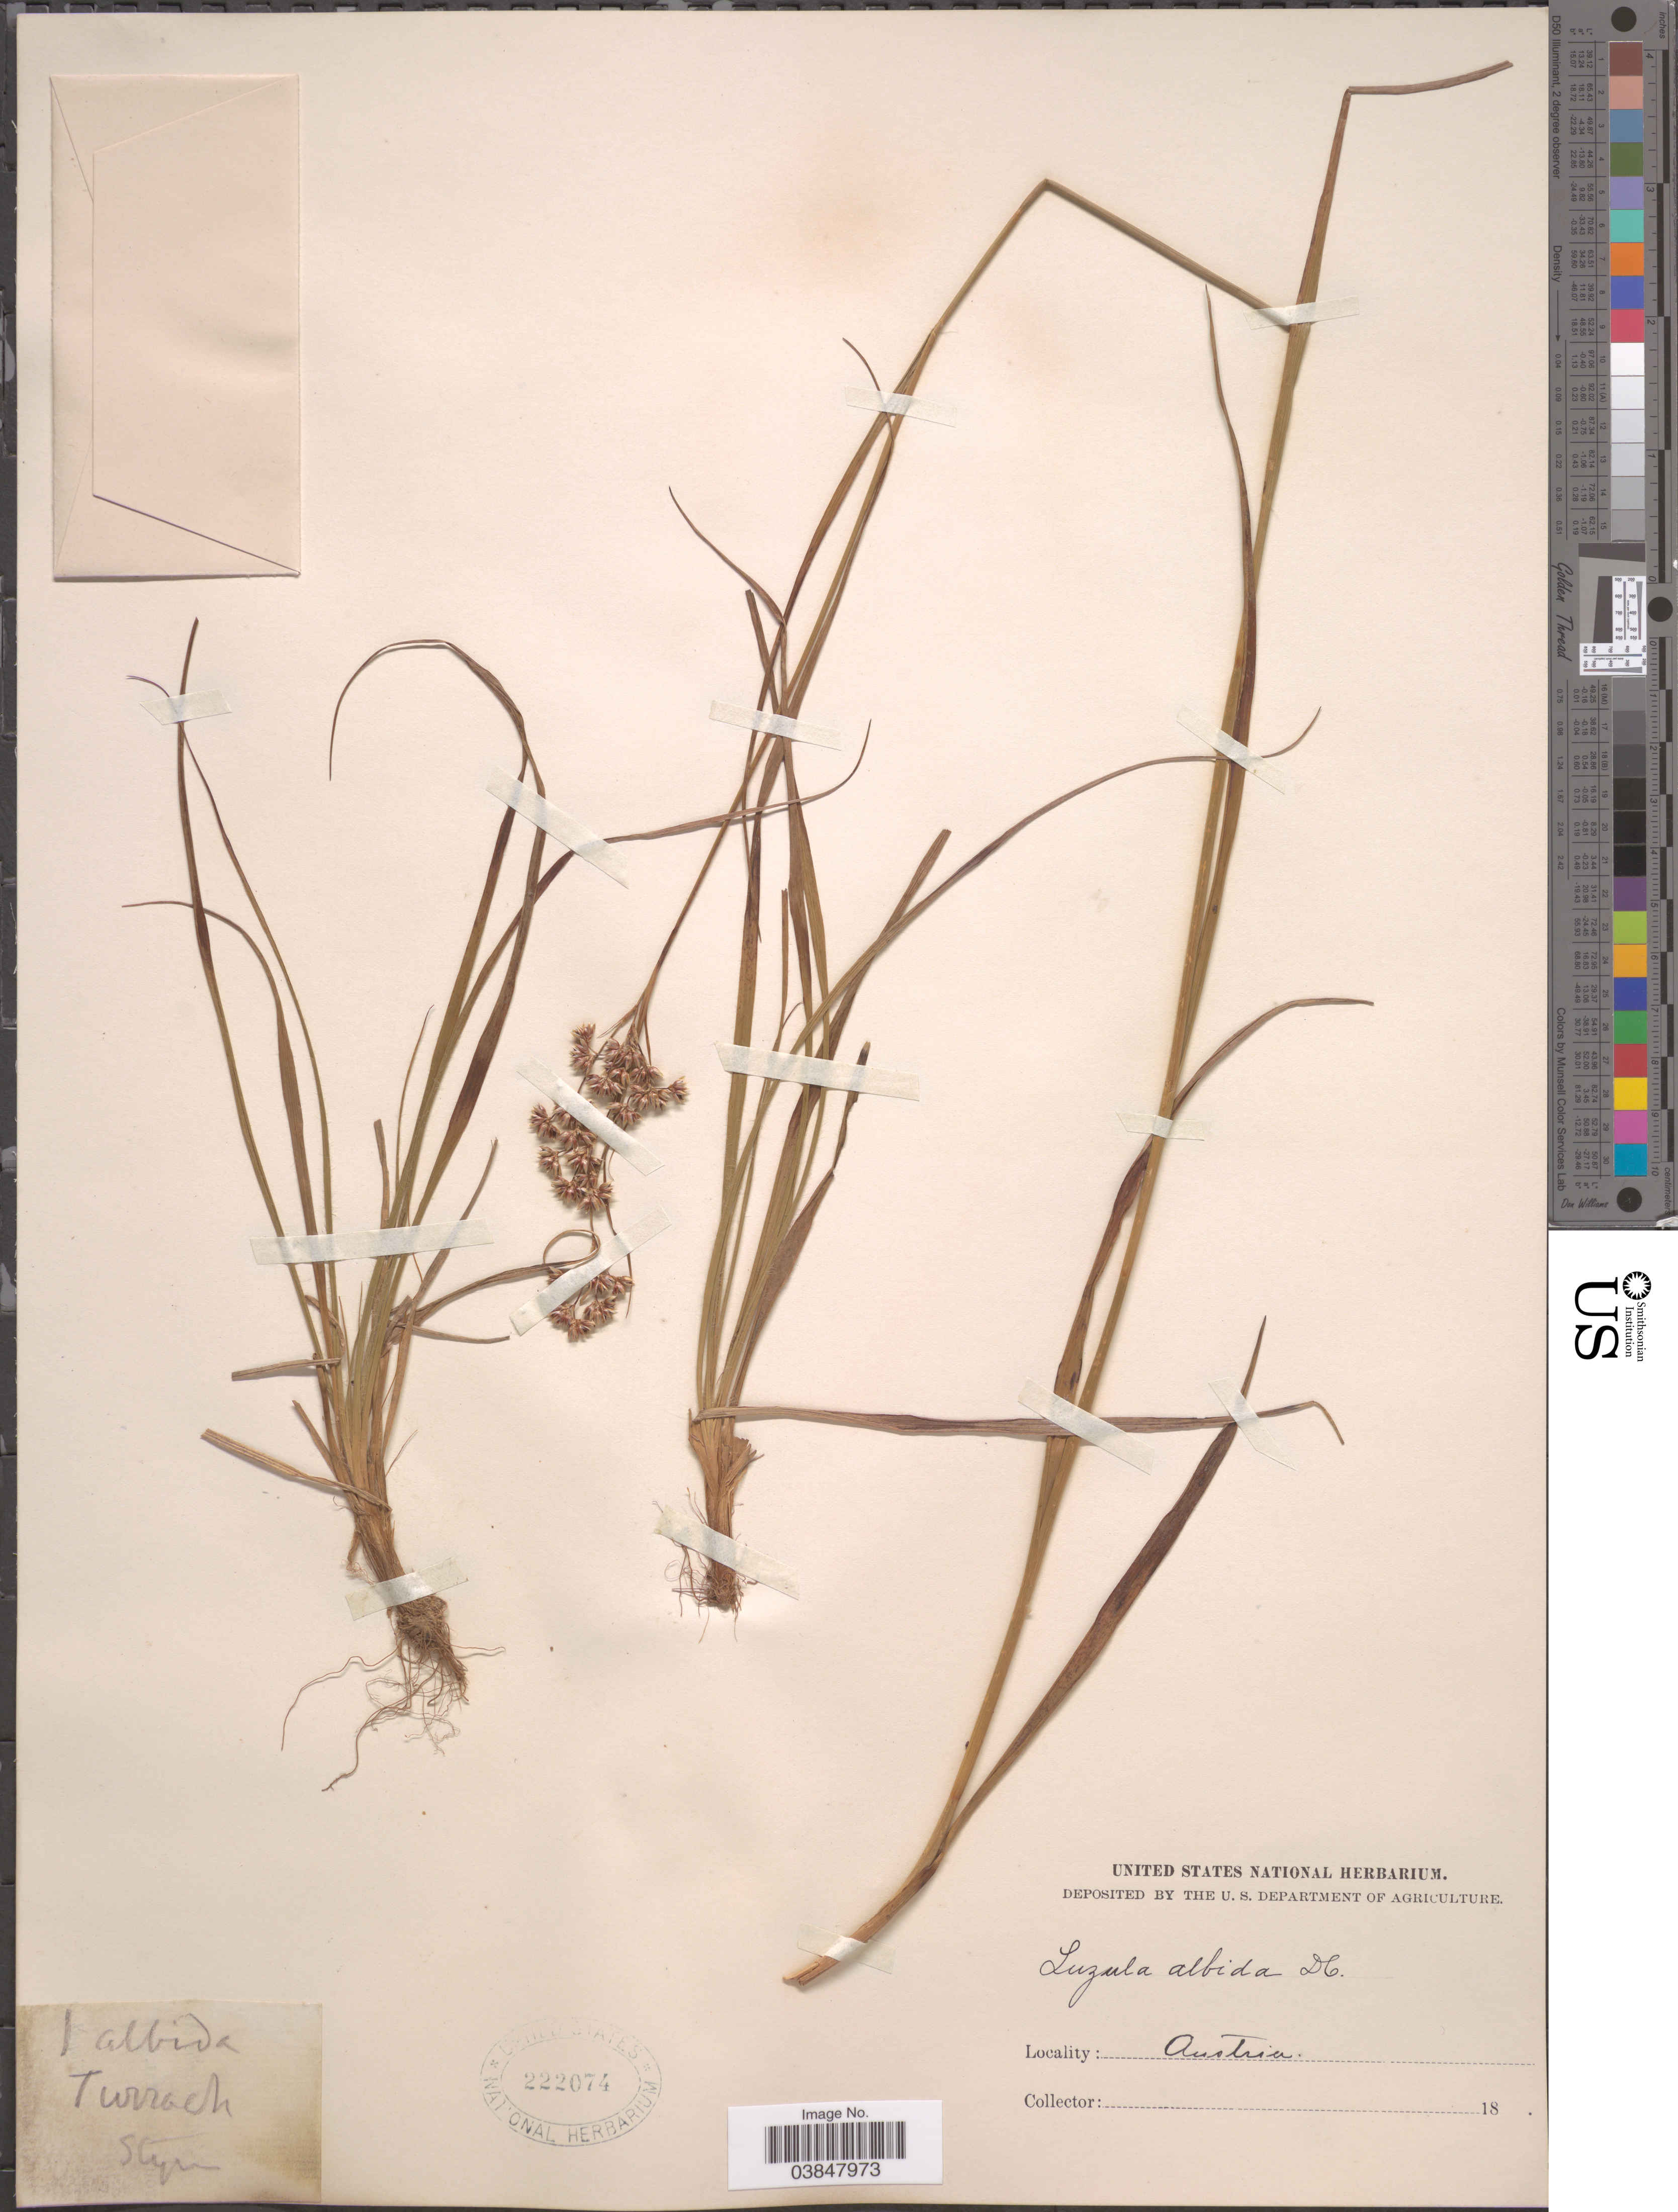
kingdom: Plantae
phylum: Tracheophyta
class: Liliopsida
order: Poales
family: Juncaceae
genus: Luzula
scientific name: Luzula luzuloides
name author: (Lam.) Dandy & Wilmott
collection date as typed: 18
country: Austria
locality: Turrach. Styn.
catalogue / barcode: US 222074